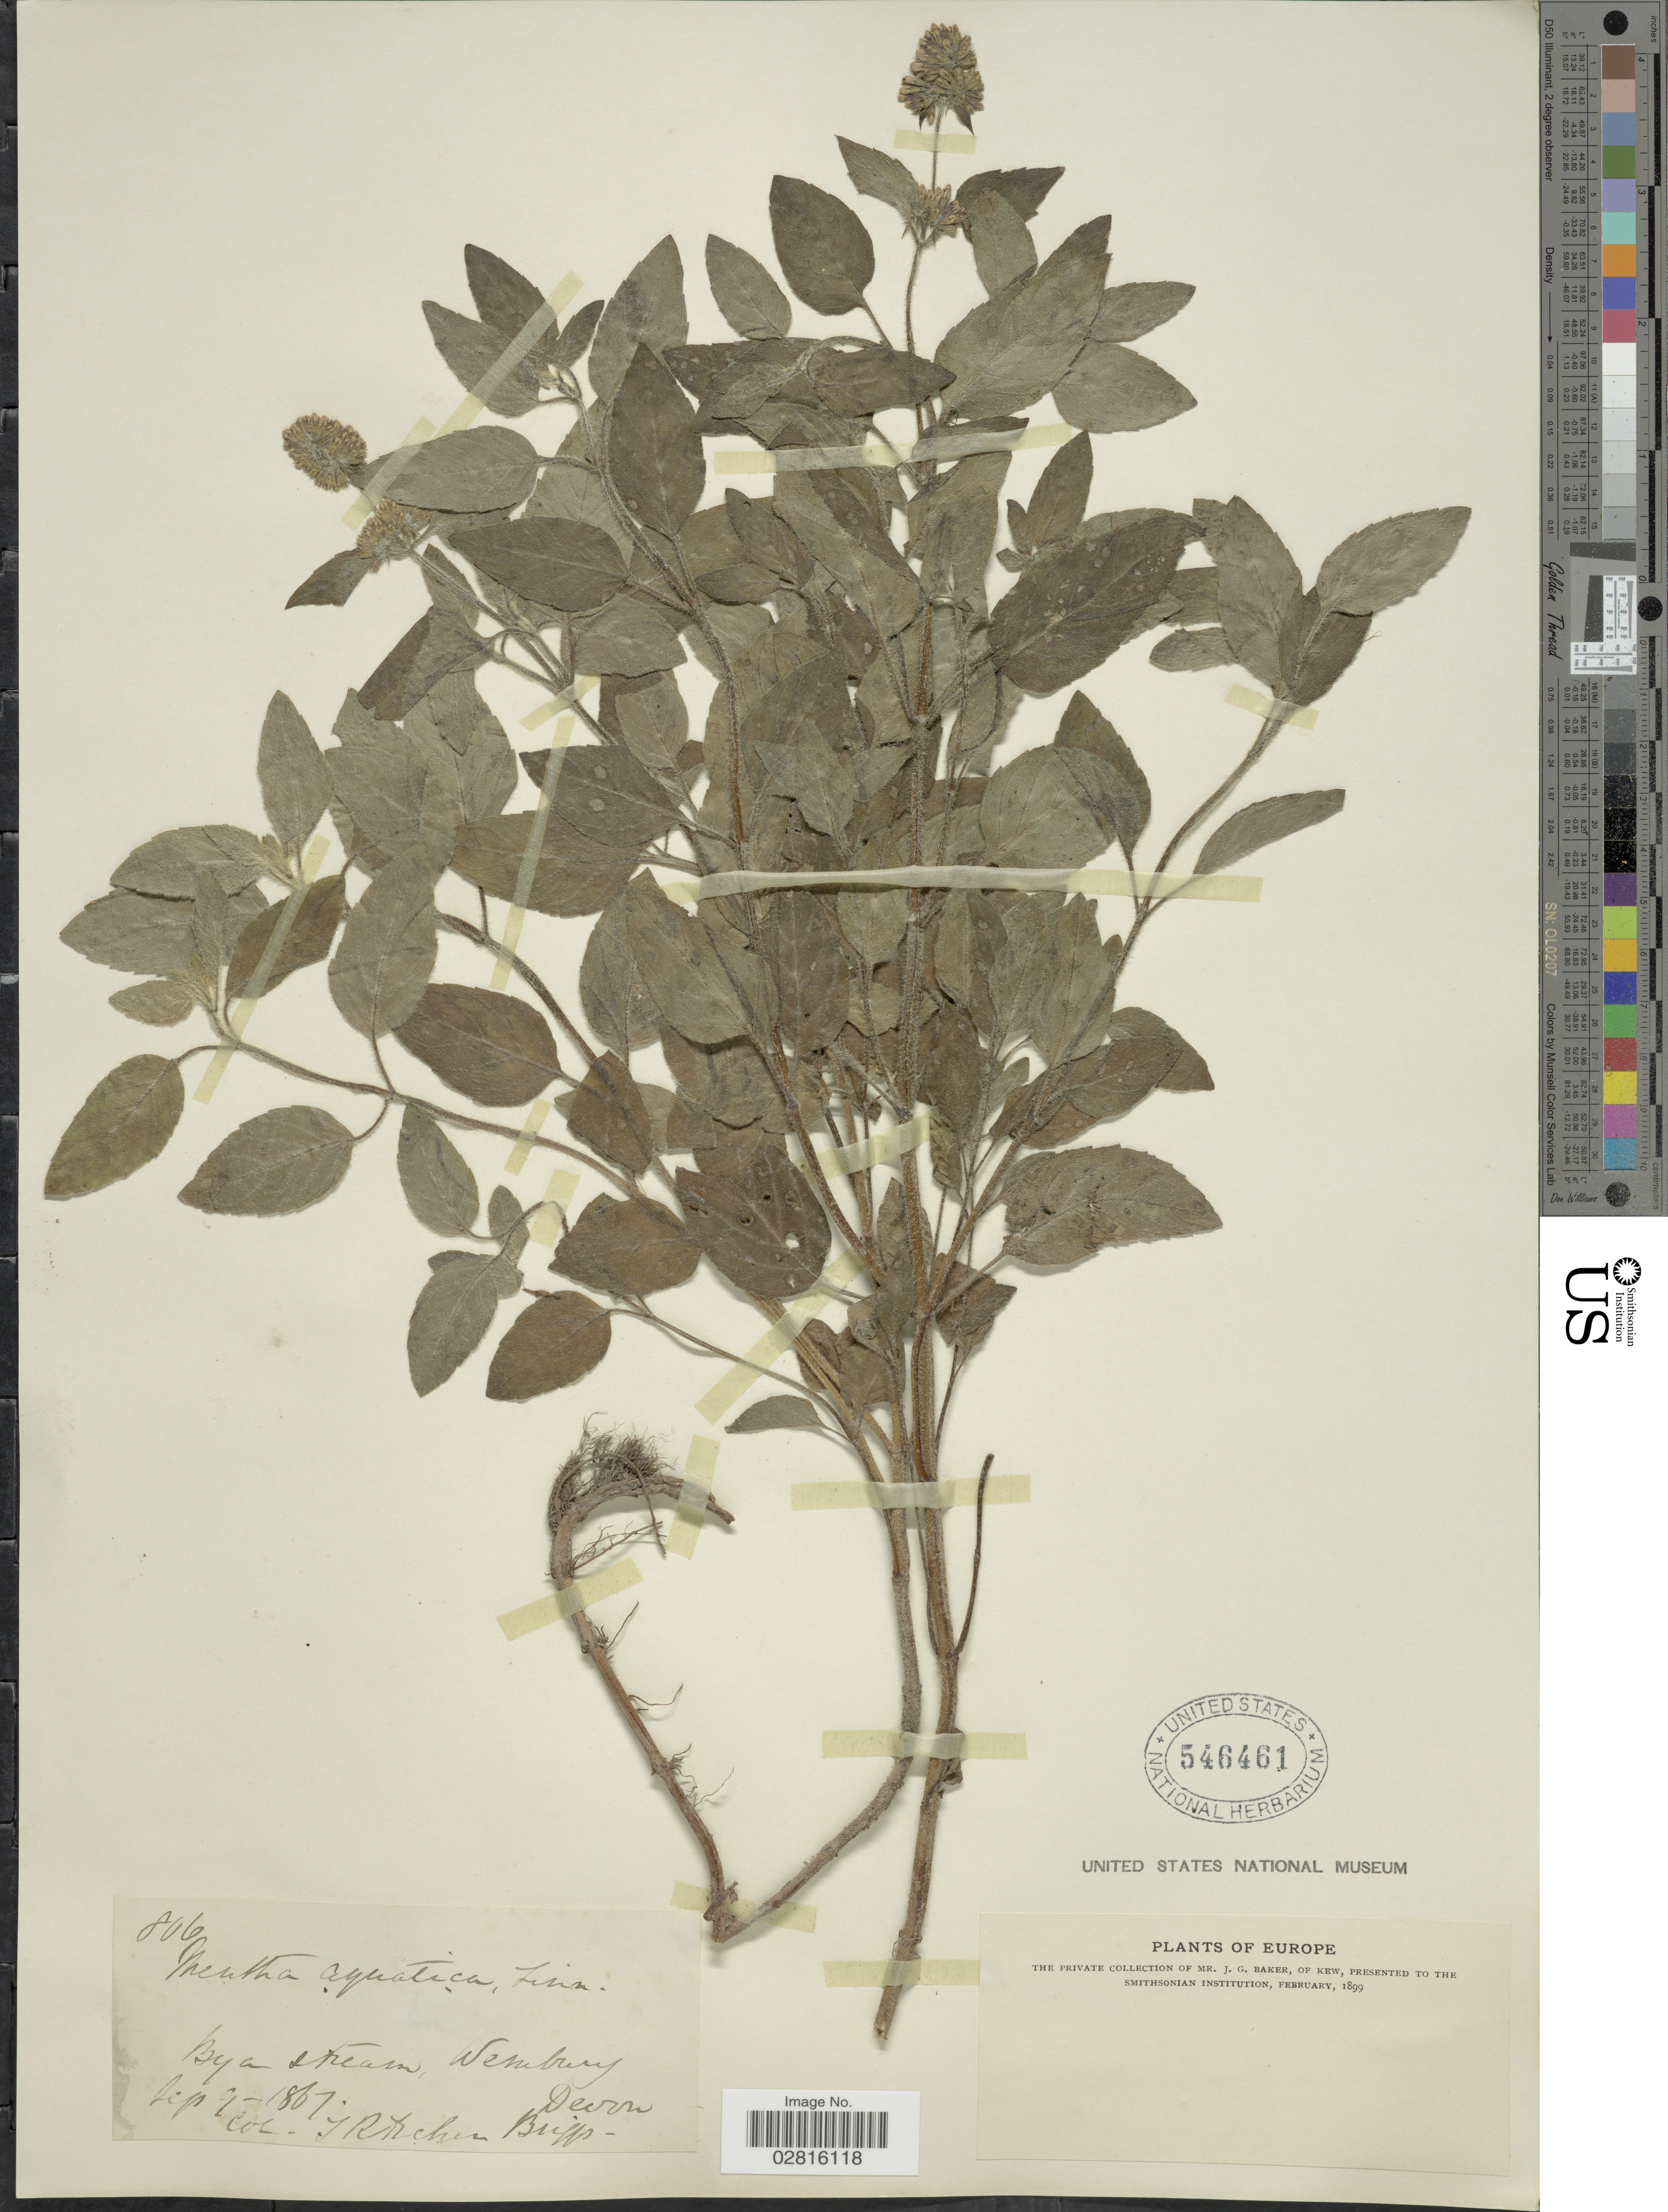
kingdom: Plantae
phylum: Tracheophyta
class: Magnoliopsida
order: Lamiales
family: Lamiaceae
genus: Mentha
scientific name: Mentha aquatica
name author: L.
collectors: J. Richter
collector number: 806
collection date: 1867-09-09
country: United Kingdom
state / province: England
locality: By a stream Wembury, Devon. Europe.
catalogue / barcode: US 546461